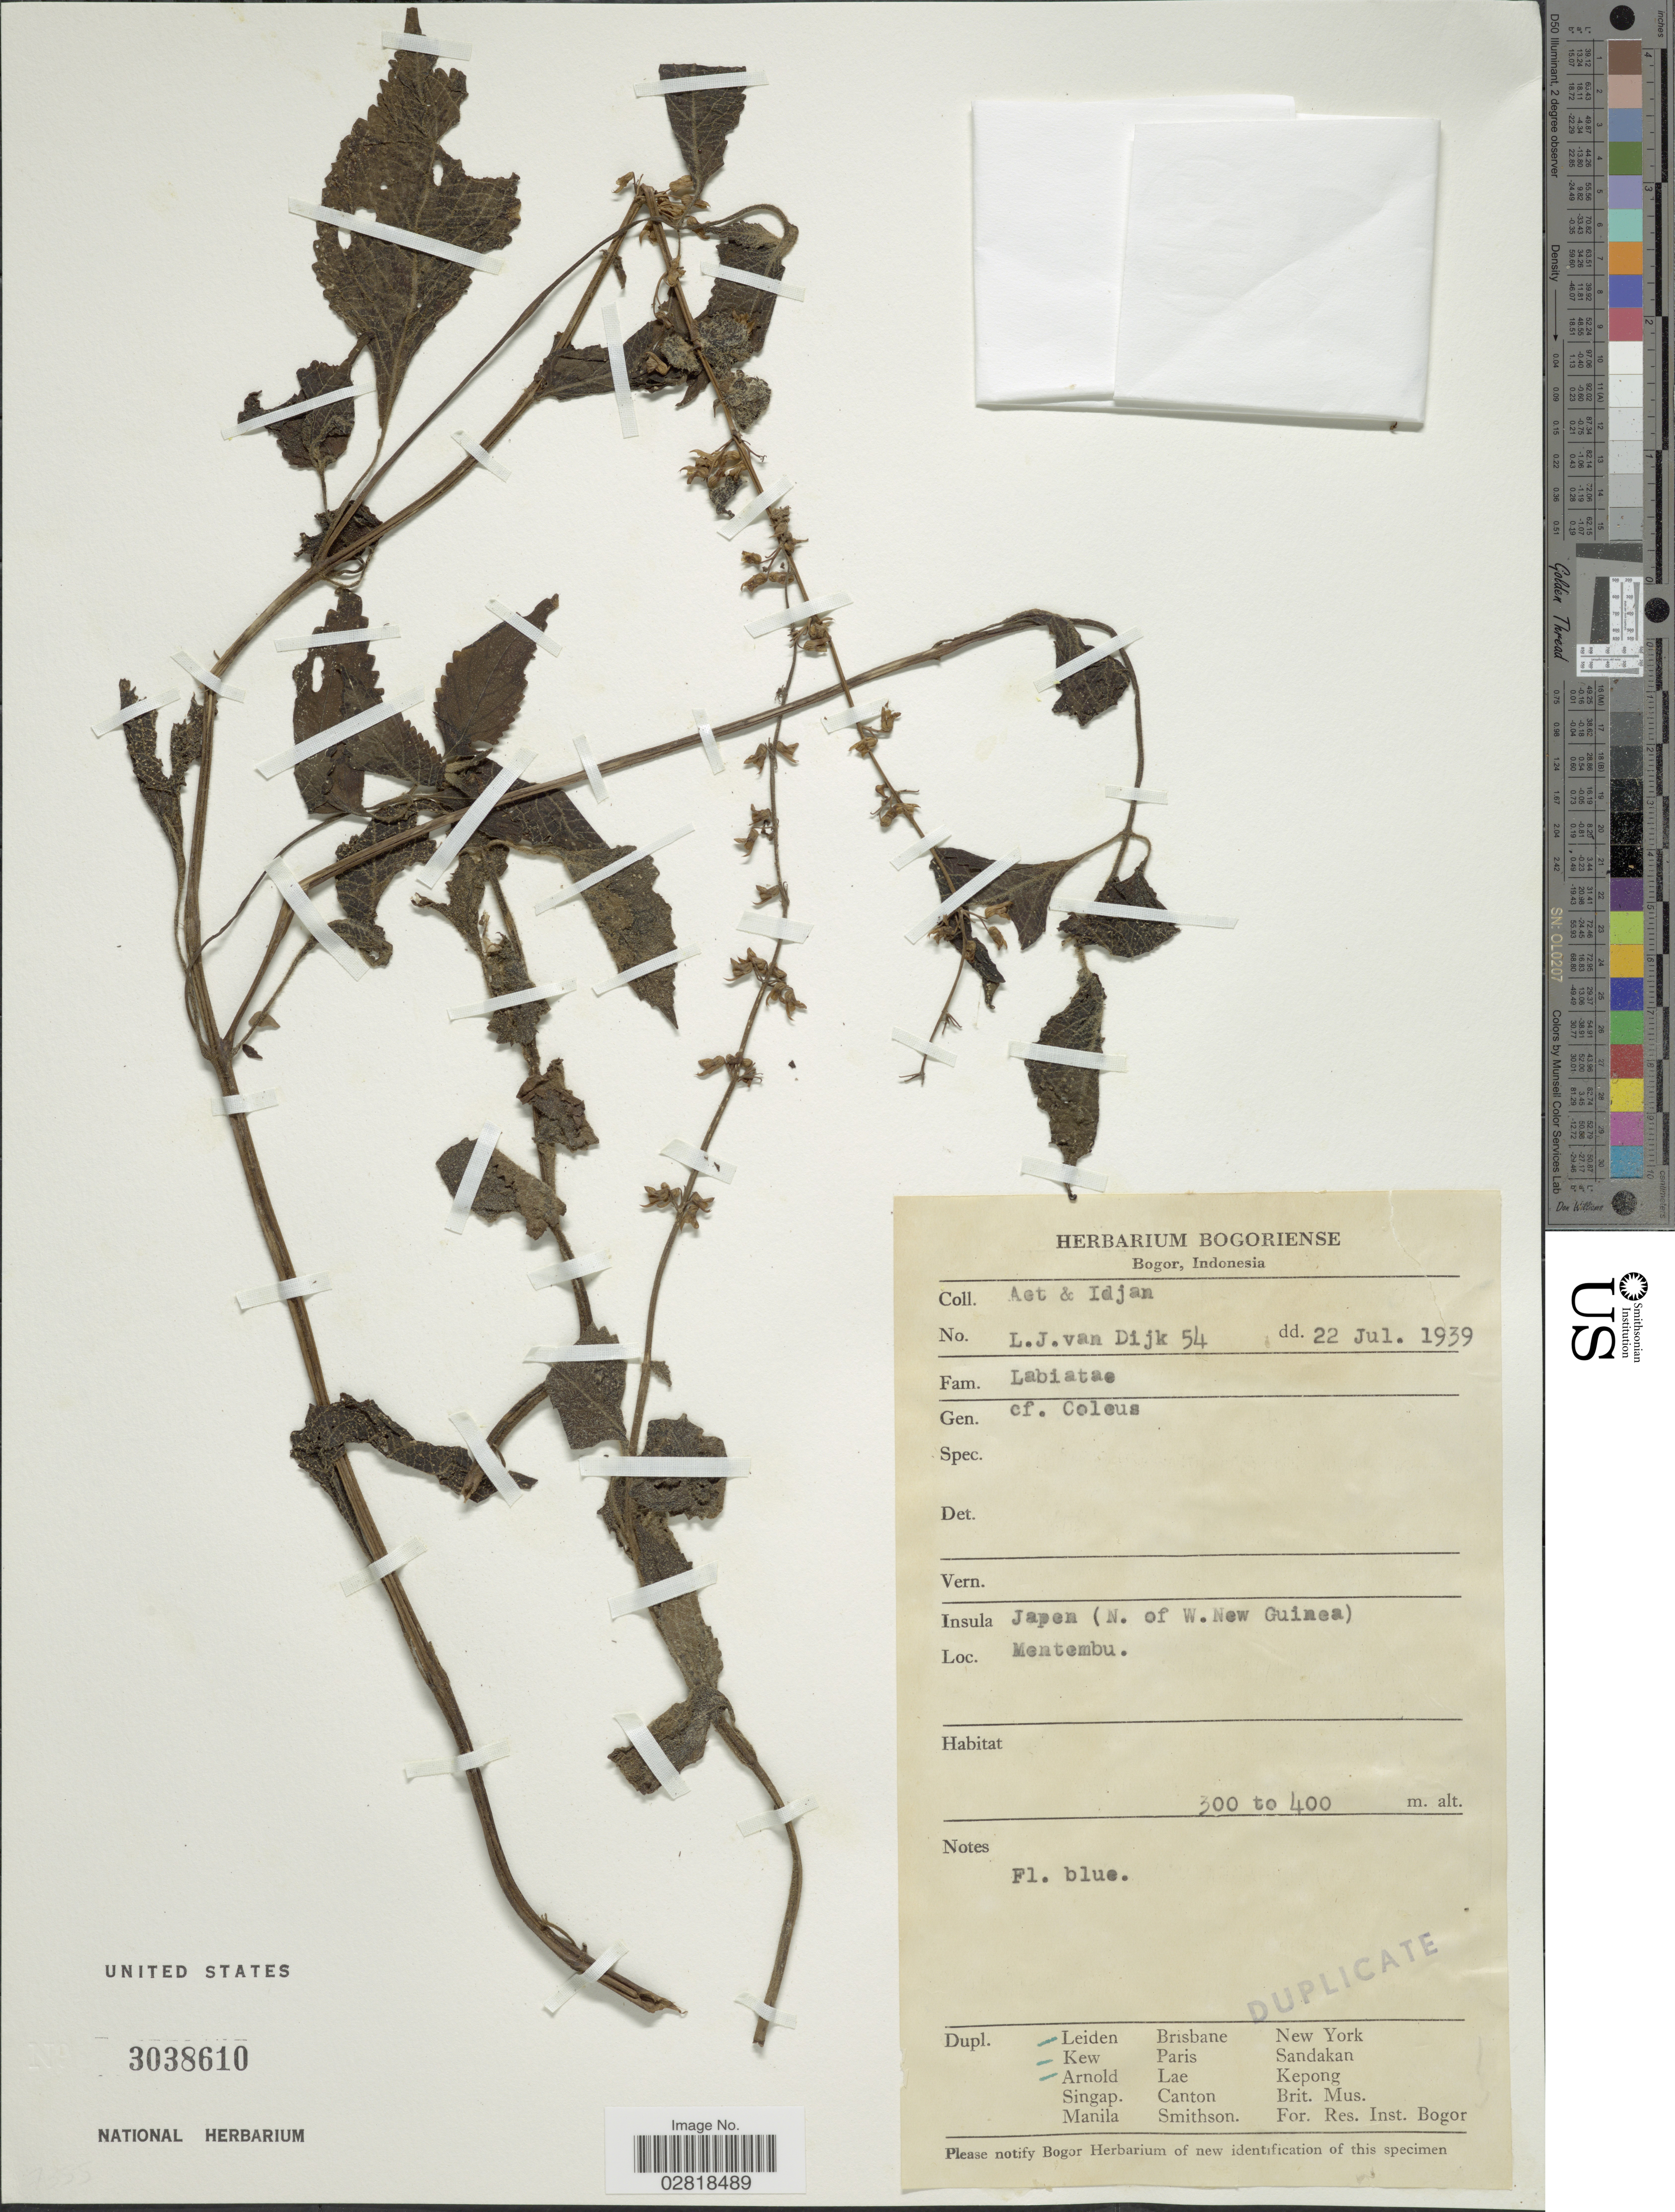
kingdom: Plantae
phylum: Tracheophyta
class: Magnoliopsida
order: Lamiales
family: Lamiaceae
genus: Plectranthus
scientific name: Plectranthus sp.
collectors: -- Aet, -. Idjan & J. van Dijk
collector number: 54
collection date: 1939-07-22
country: Indonesia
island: New Guinea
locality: Insula Japen (N. of W. New Guinea). Mentembu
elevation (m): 300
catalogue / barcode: US 3038610